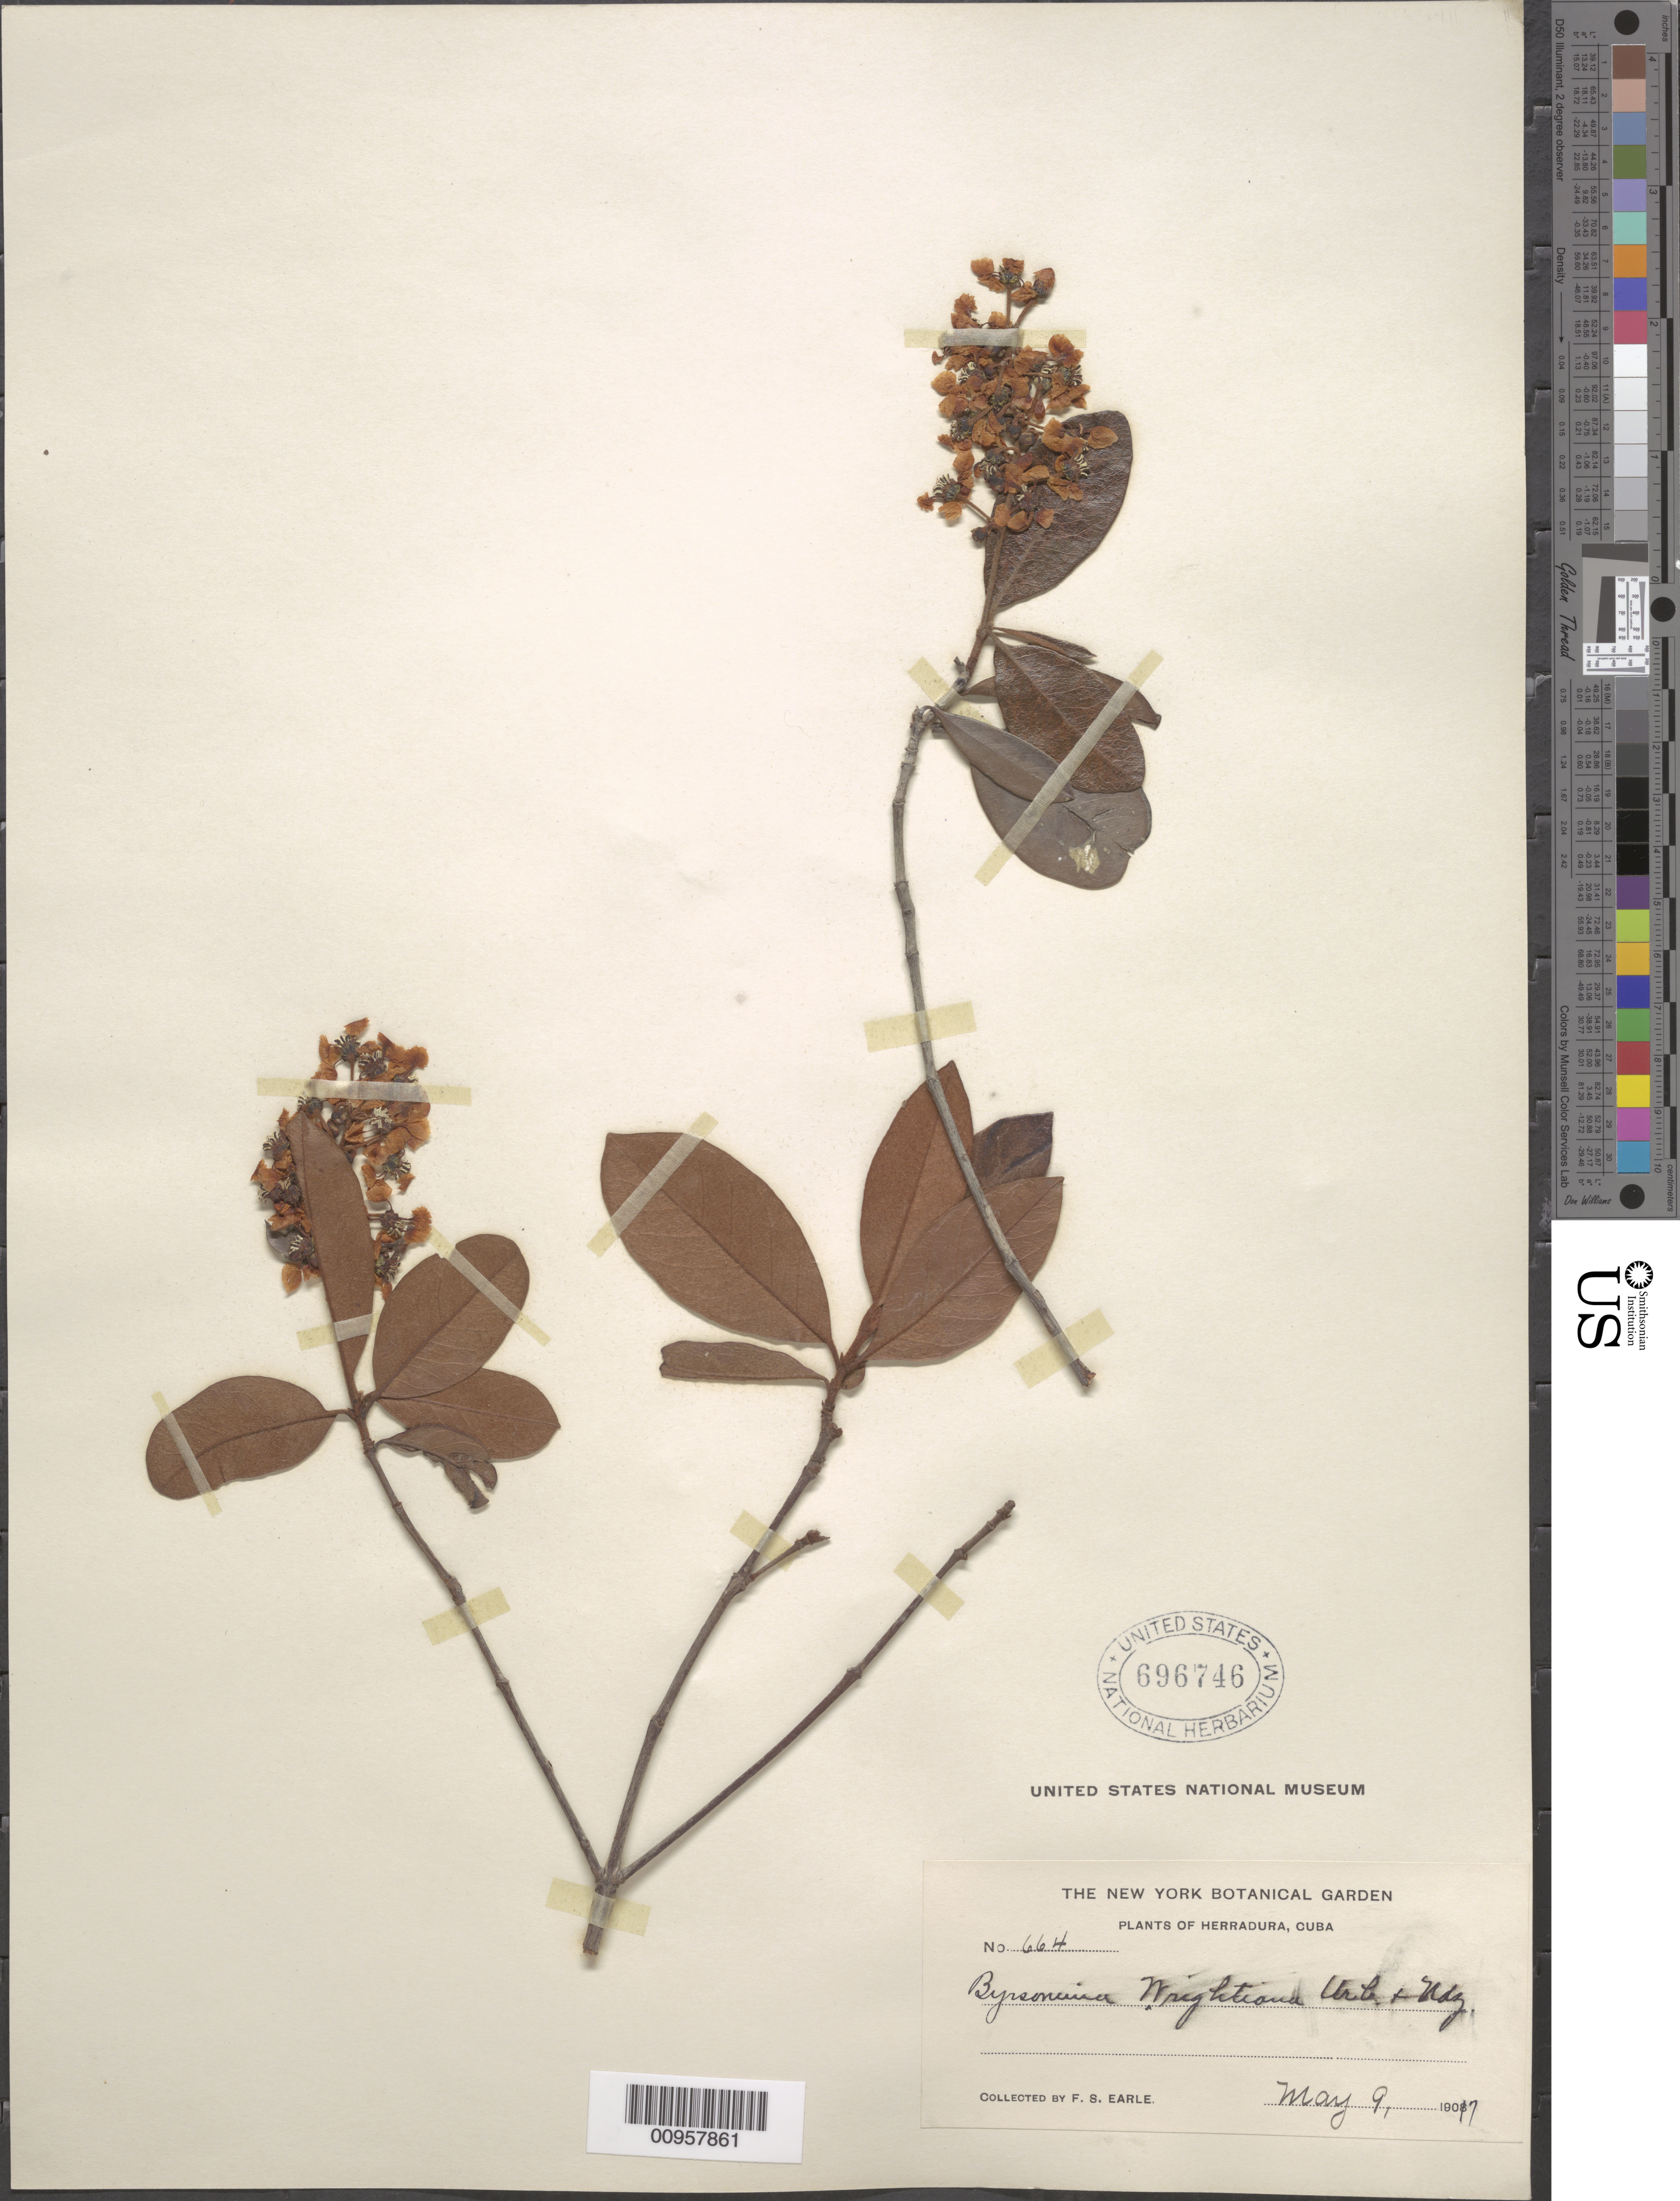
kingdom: Plantae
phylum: Tracheophyta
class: Magnoliopsida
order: Malpighiales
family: Malpighiaceae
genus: Byrsonima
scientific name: Byrsonima wrightiana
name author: Nied.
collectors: F. S. Earle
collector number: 664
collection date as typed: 09 May 1917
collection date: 1917-05-09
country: Cuba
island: Cuba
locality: Herradura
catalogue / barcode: US 696746